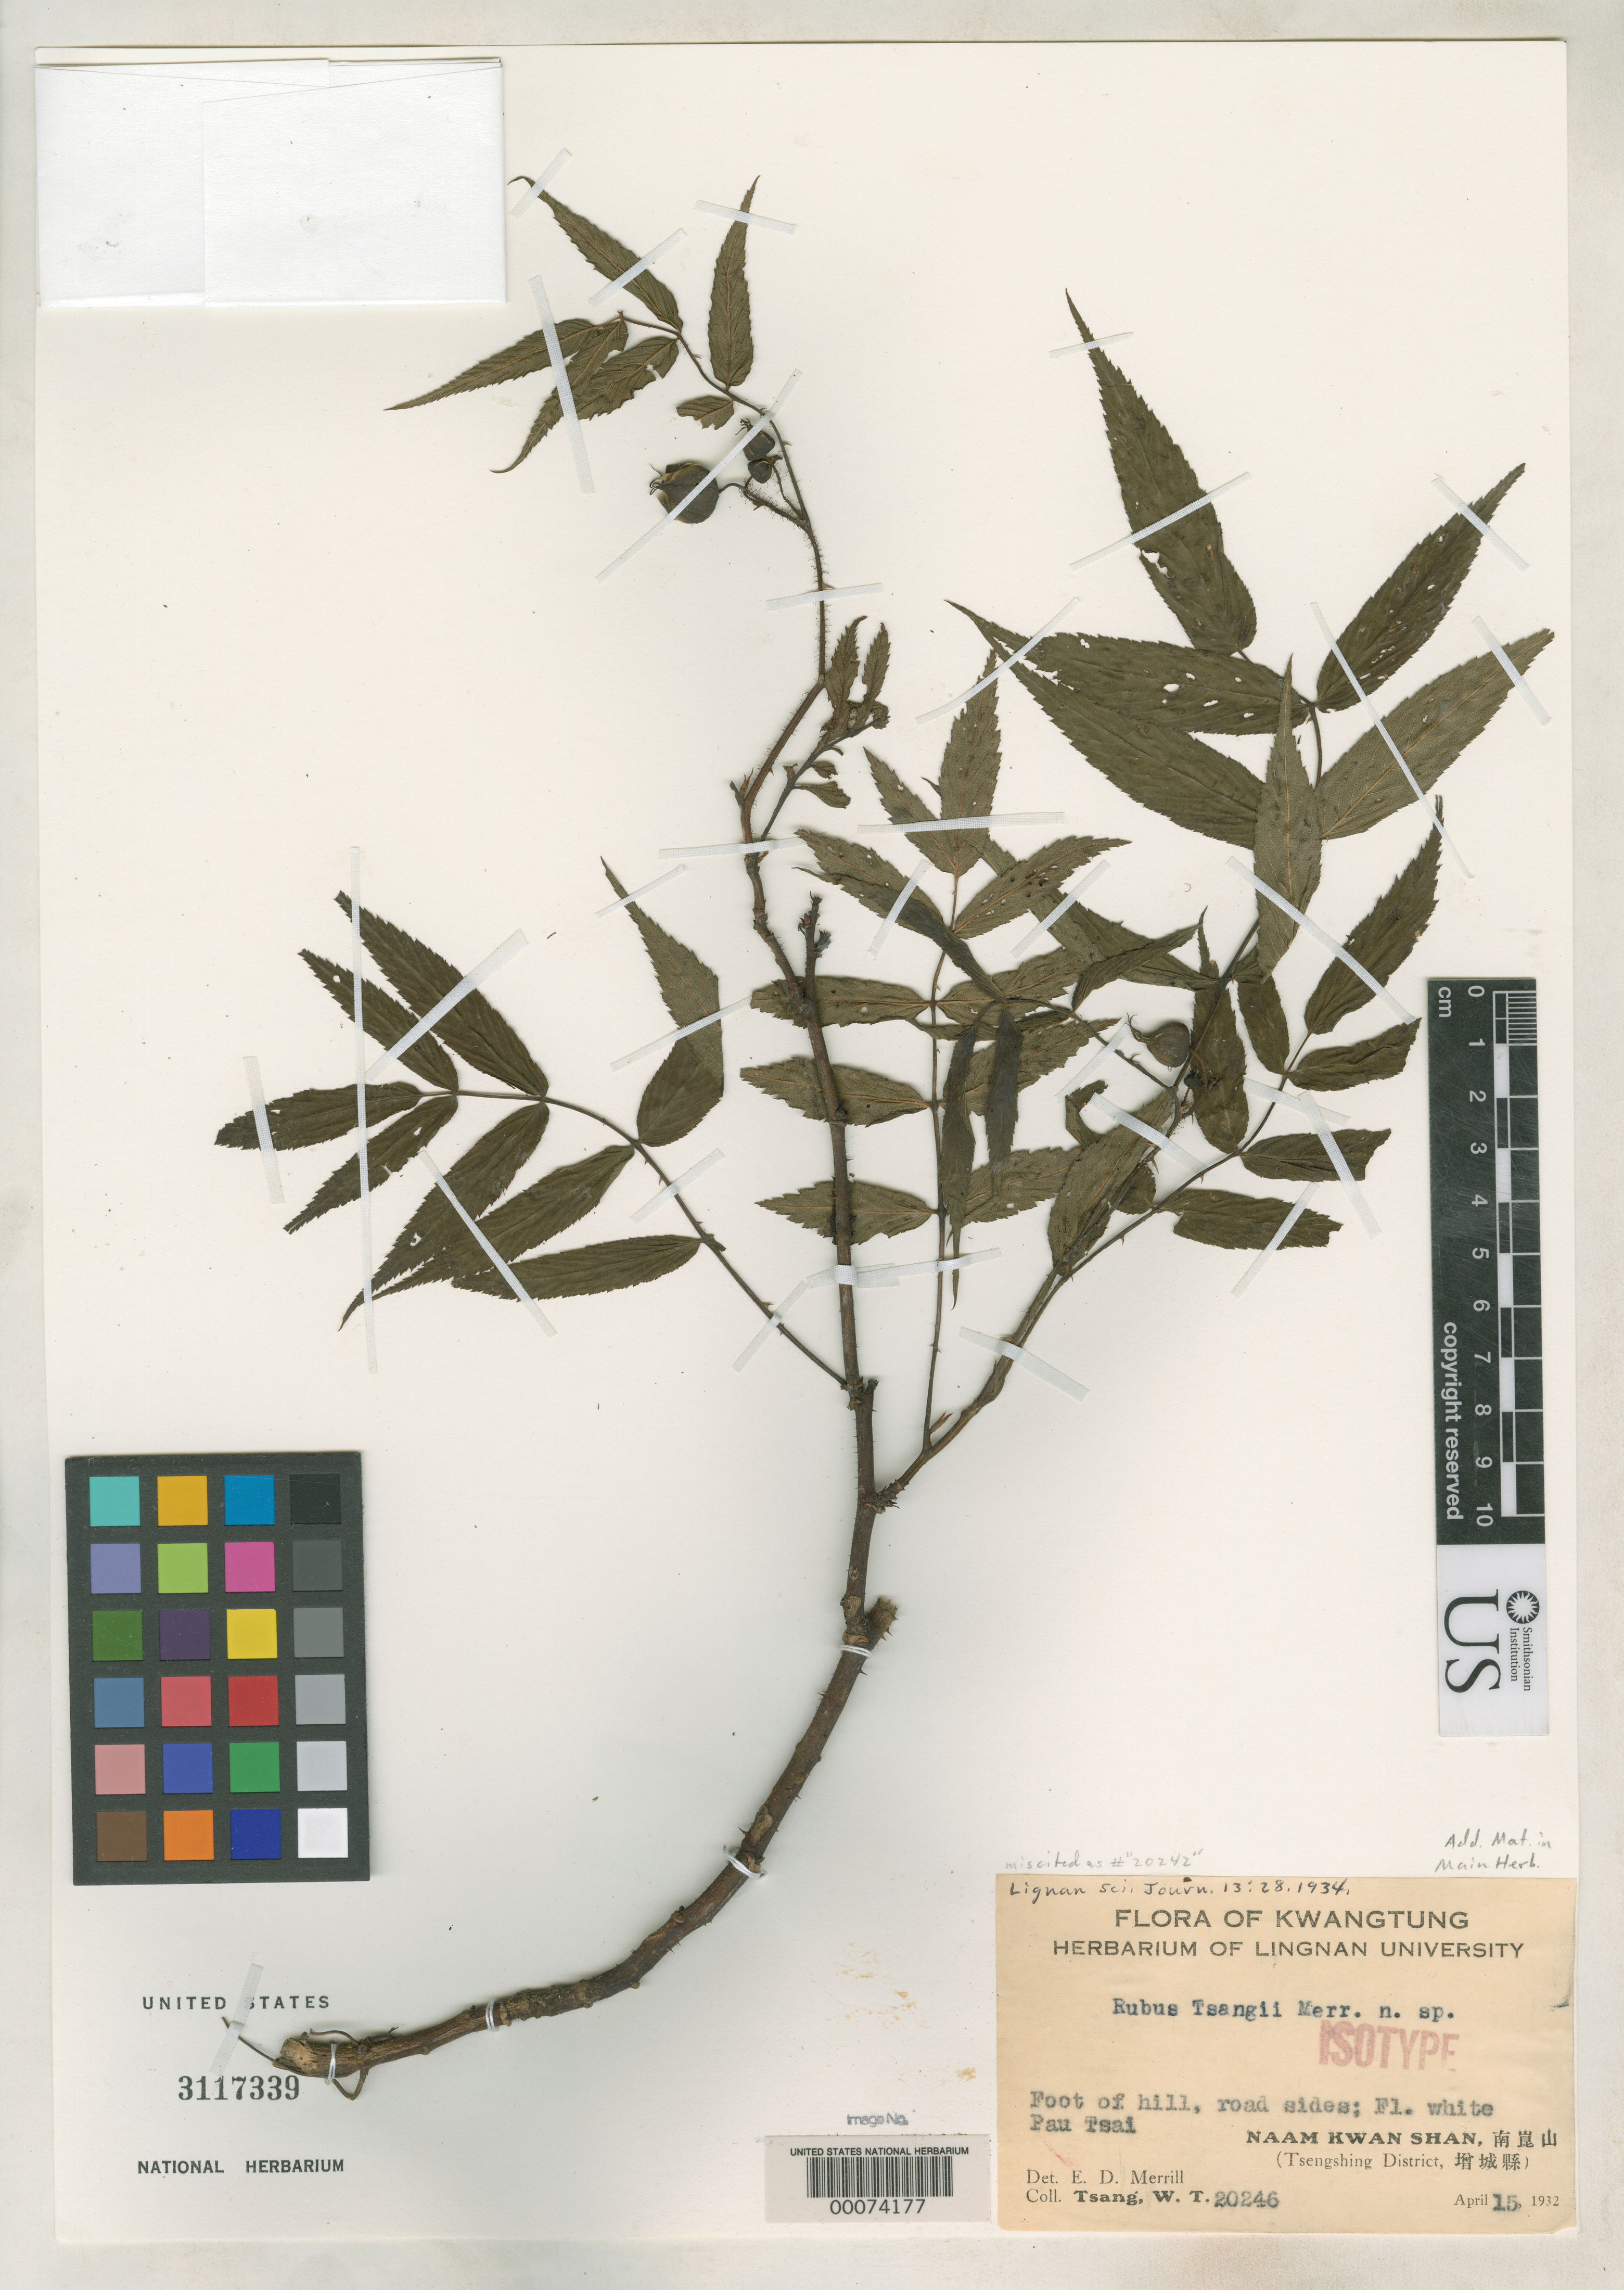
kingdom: Plantae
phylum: Tracheophyta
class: Magnoliopsida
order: Rosales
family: Rosaceae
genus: Rubus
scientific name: Rubus tsangii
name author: Merr.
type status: Isotype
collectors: W. T. Tsang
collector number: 20246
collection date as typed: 15 Apr 1932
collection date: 1932-04-15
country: China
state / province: Guangdong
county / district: Tsengshing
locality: Naam Kwan Shan, foot of hill, road sides.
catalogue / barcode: US 3117339